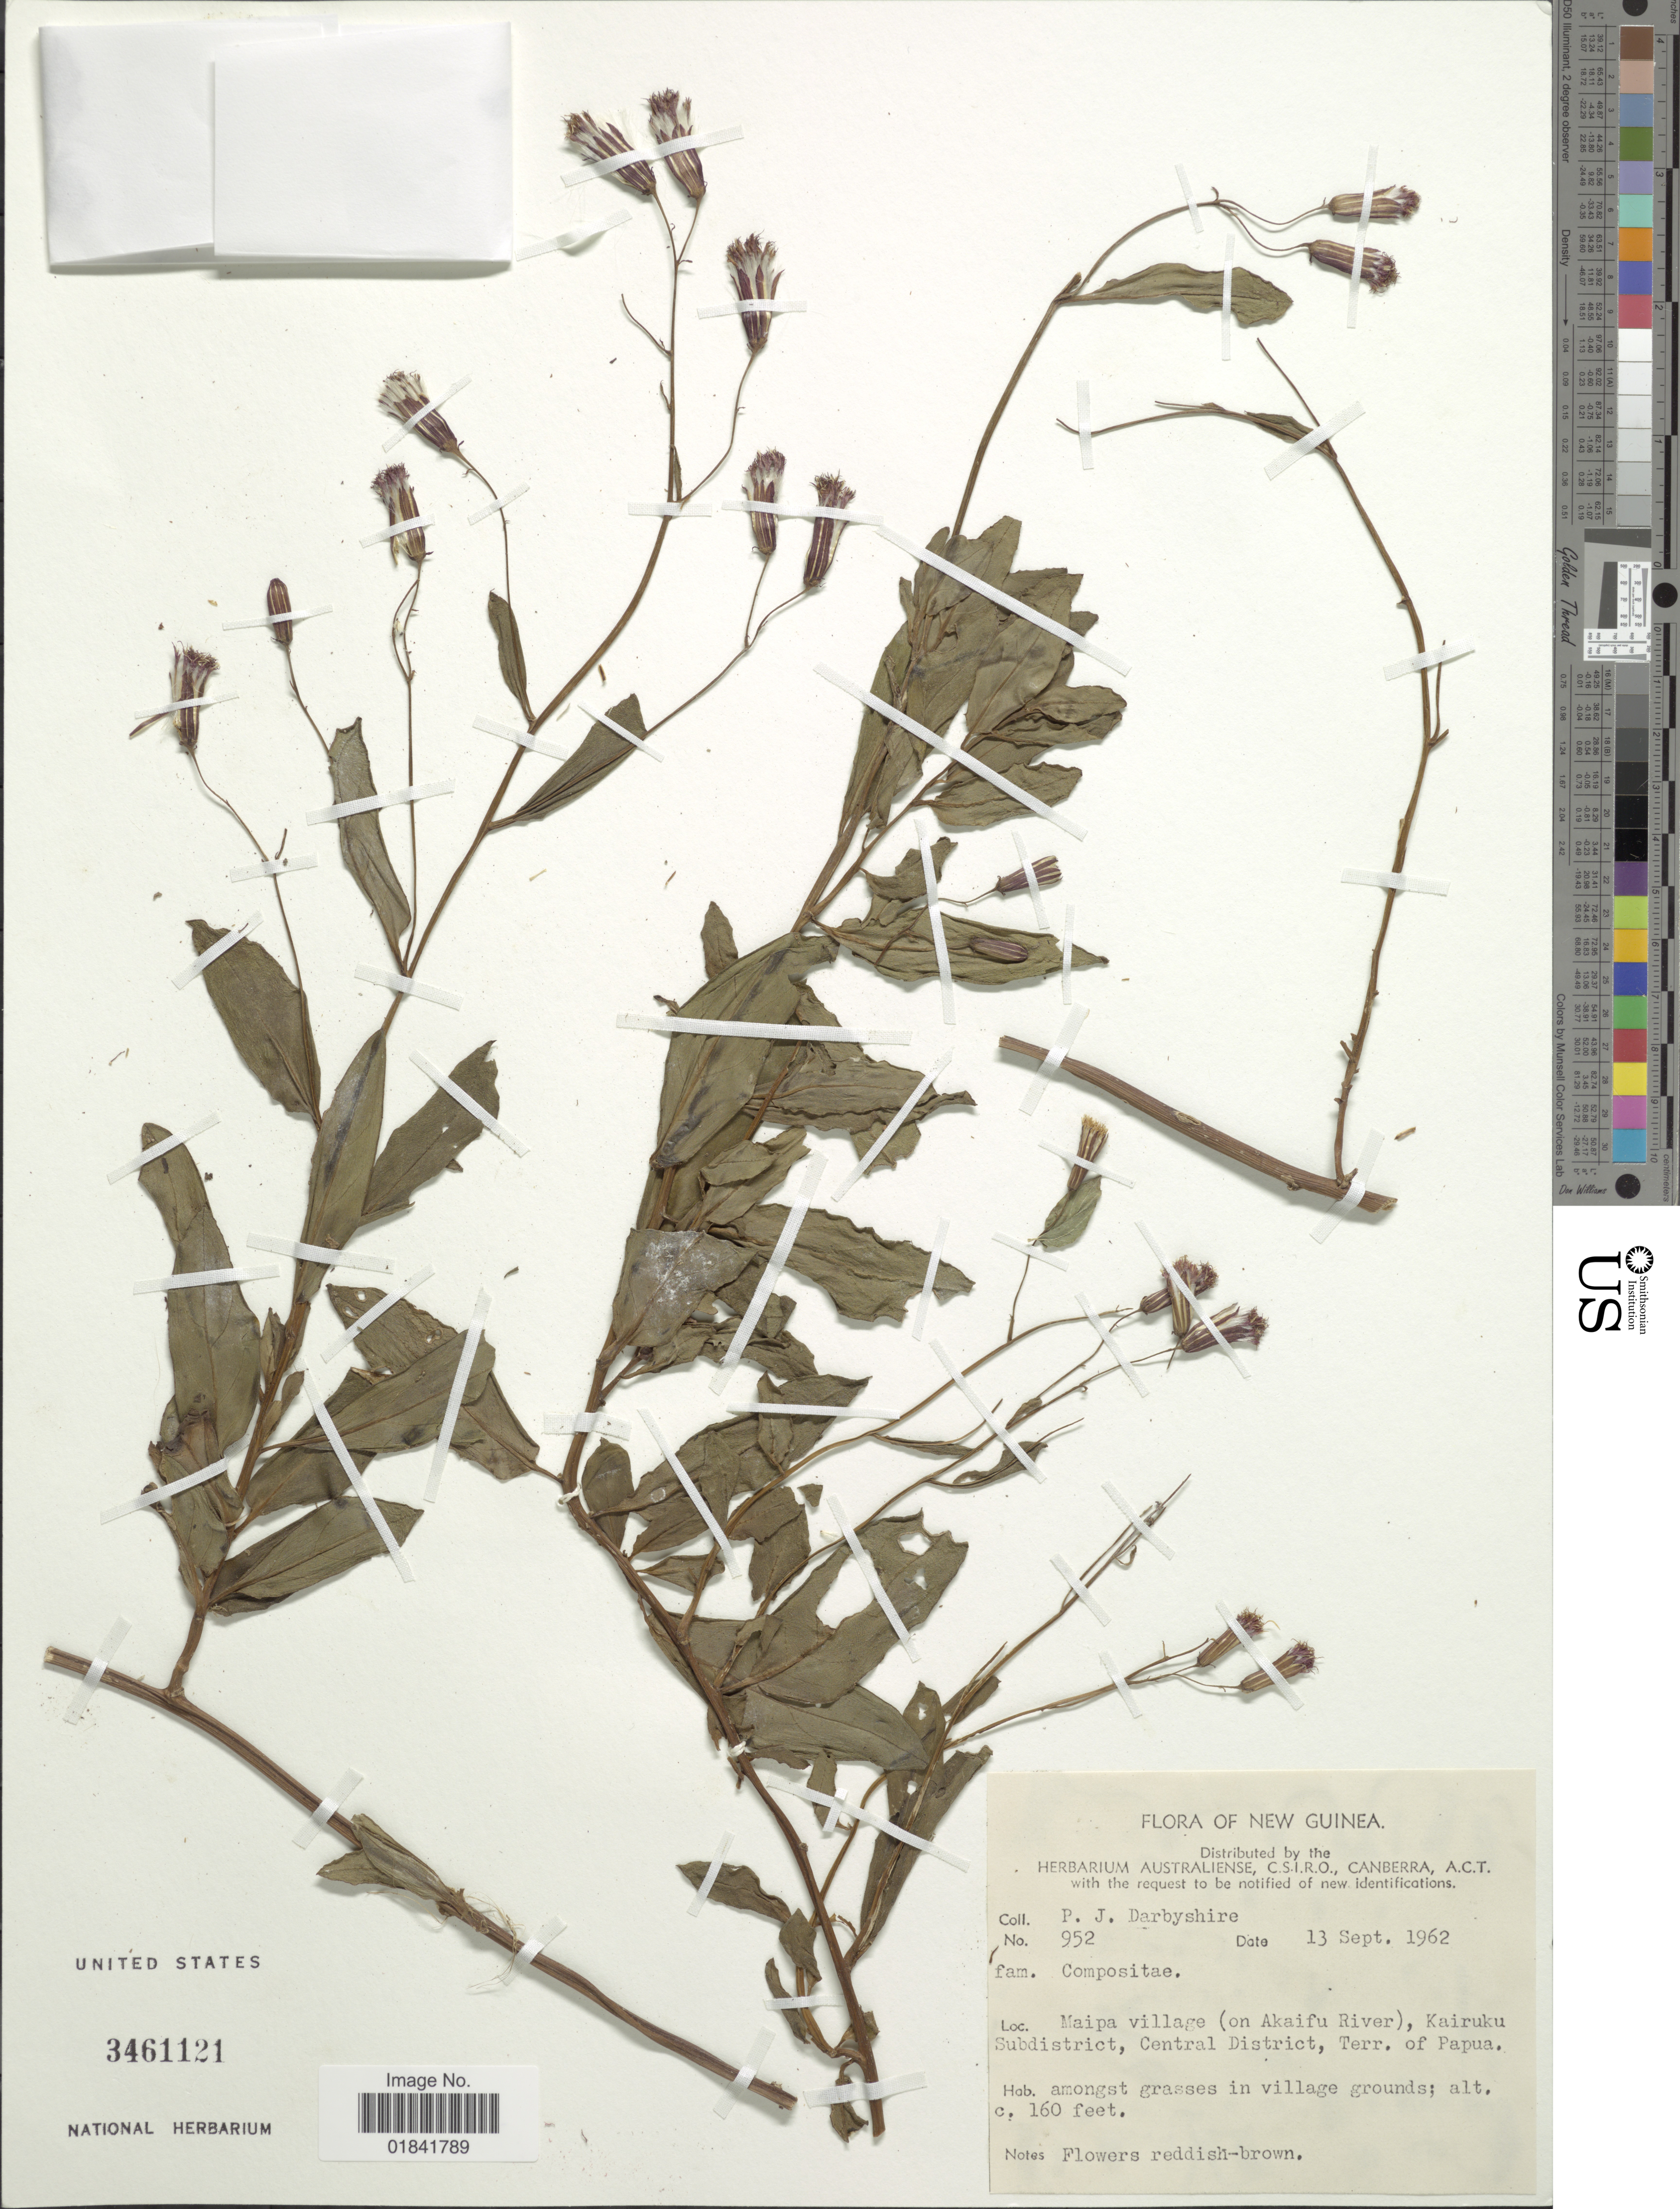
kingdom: Plantae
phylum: Tracheophyta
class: Magnoliopsida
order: Asterales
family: Asteraceae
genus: Senecio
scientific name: Senecio sp.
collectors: P. Darbyshire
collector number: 952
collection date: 1962-09-13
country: Papua New Guinea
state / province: Central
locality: New Guinea, Maipa Vvillage (on Akaifu river), Kairuku Subdistrict, Central District, Terr. of Papua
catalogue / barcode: US 3461121